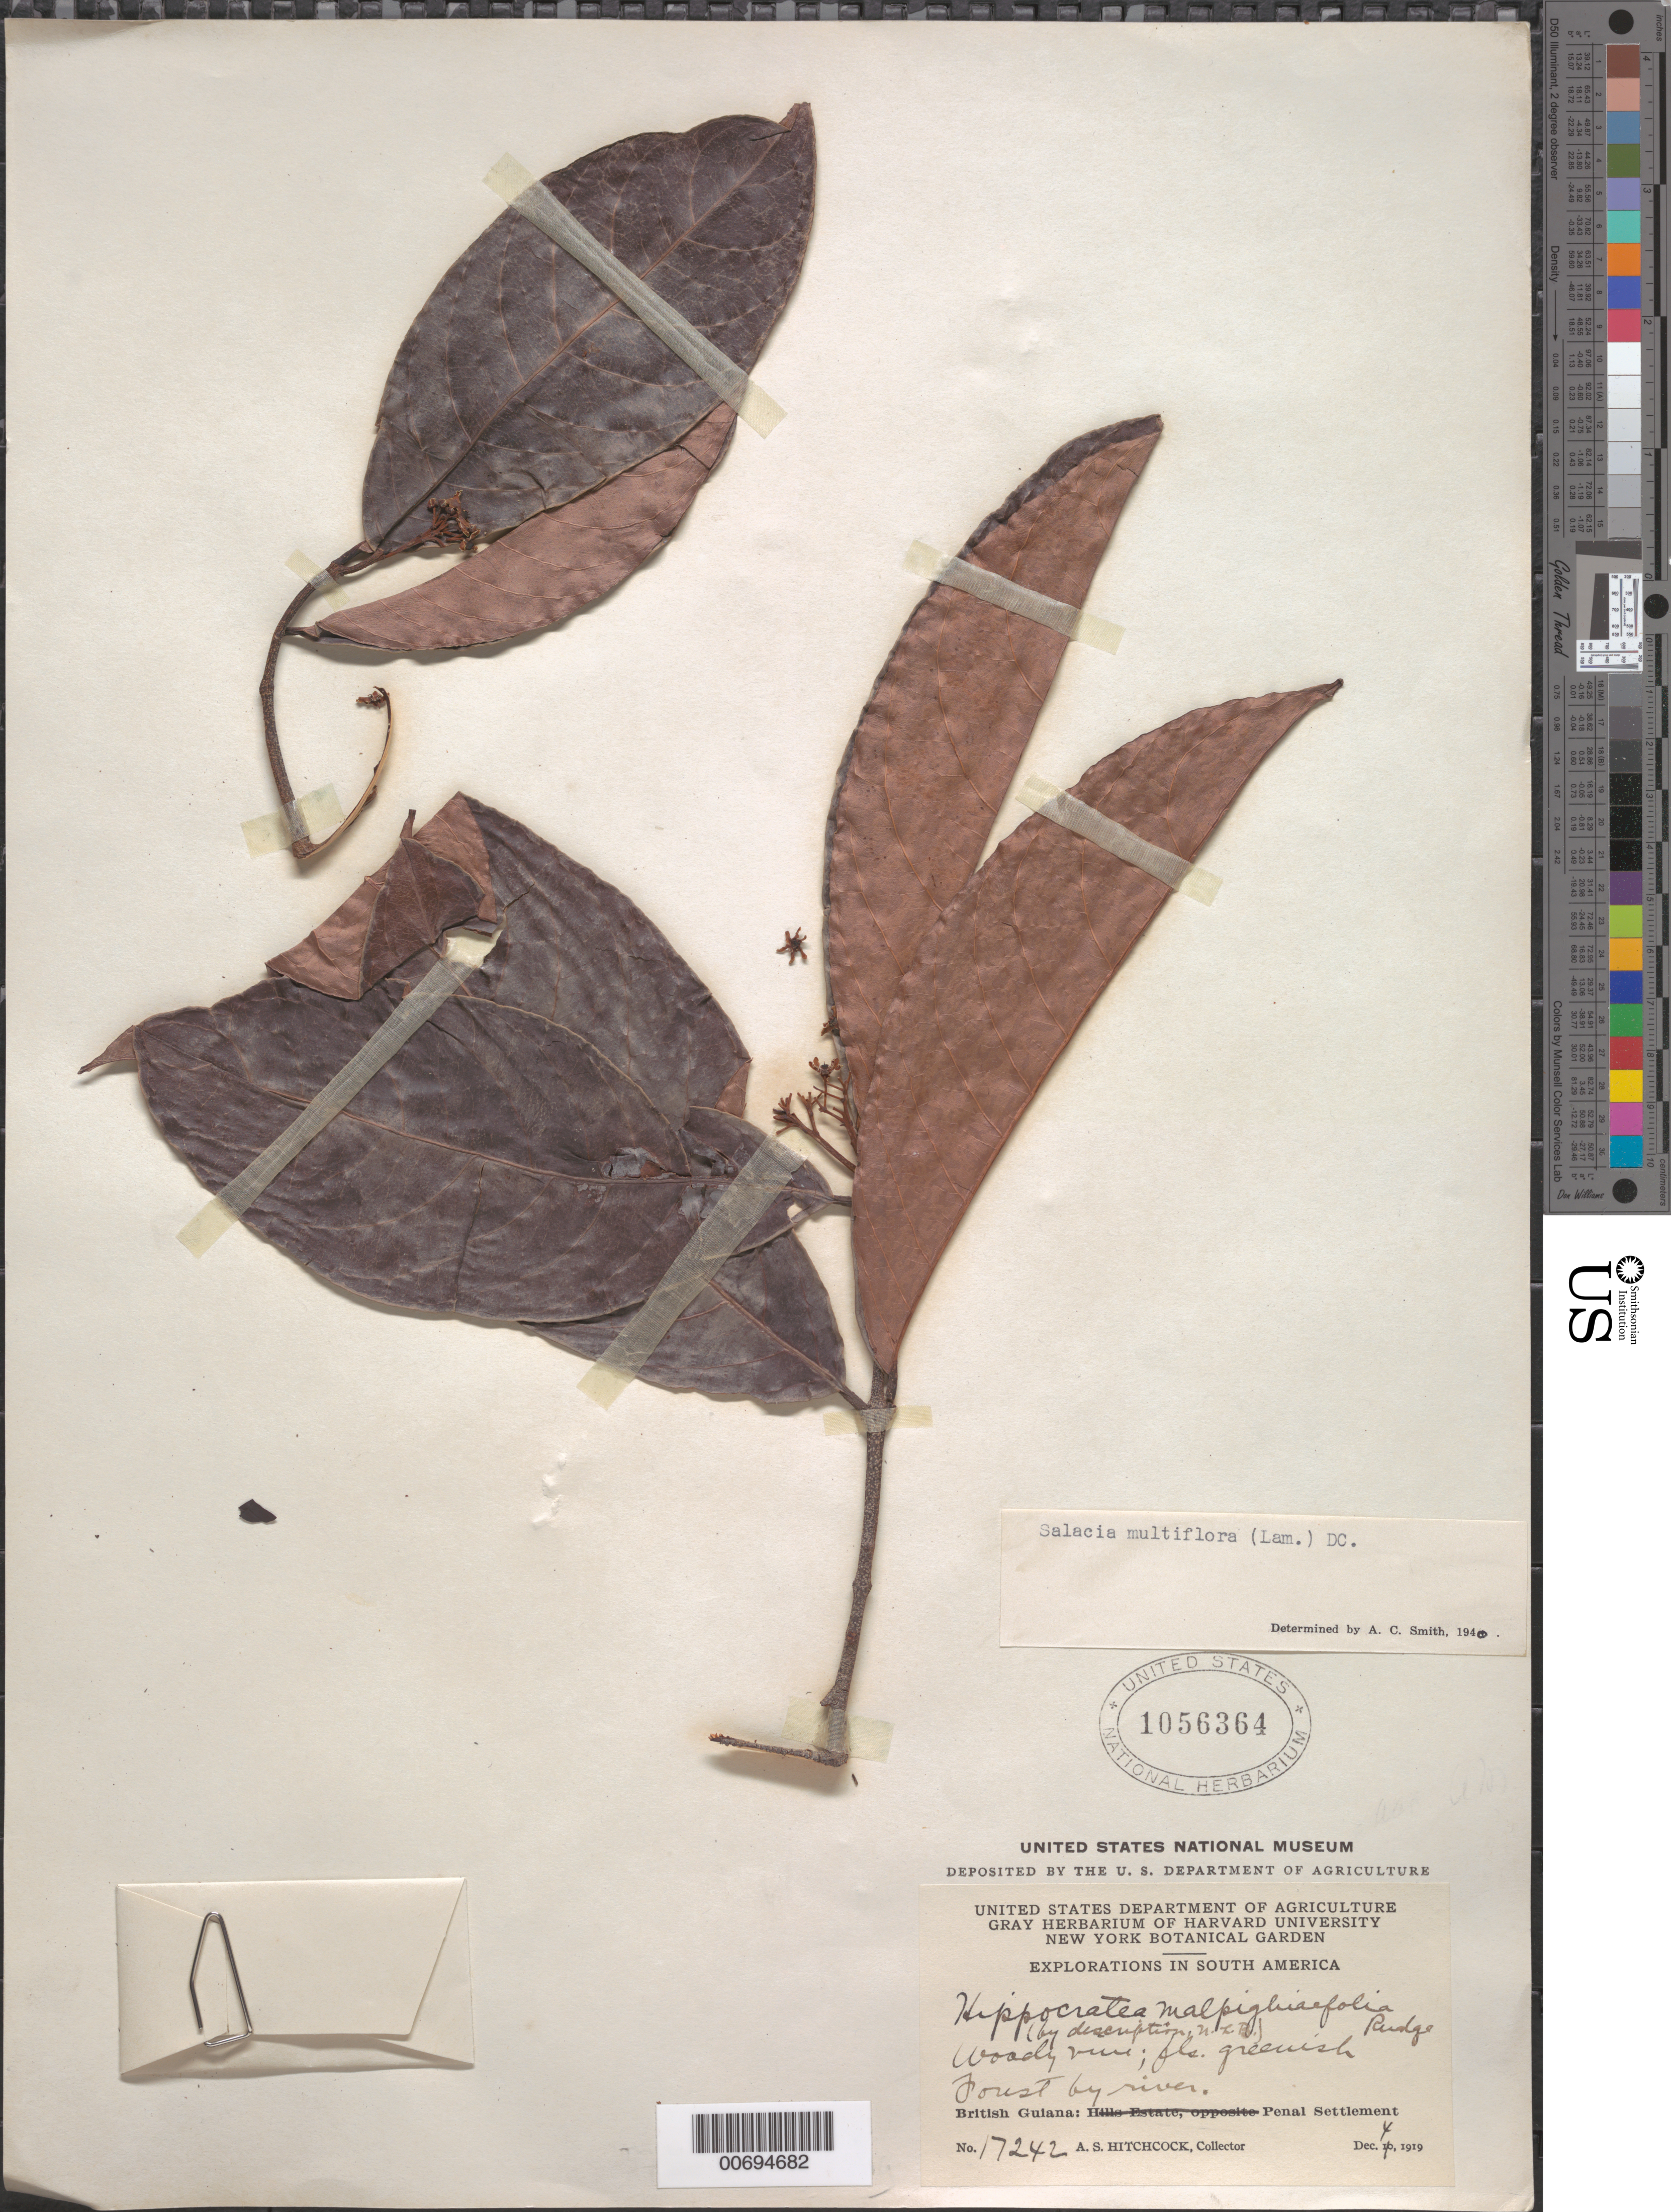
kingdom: Plantae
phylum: Tracheophyta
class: Magnoliopsida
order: Celastrales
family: Celastraceae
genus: Salacia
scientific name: Salacia multiflora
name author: (Lam.) DC.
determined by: Smith, A. C.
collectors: A. S. Hitchcock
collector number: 17242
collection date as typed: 4-Dec-19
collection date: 1919-12-04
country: Guyana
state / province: Cuyuni-Mazaruni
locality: Penal Settlement, on W side of Essequibo River, near mouth of Mazaruni River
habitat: Forest by river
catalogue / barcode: US 1056364